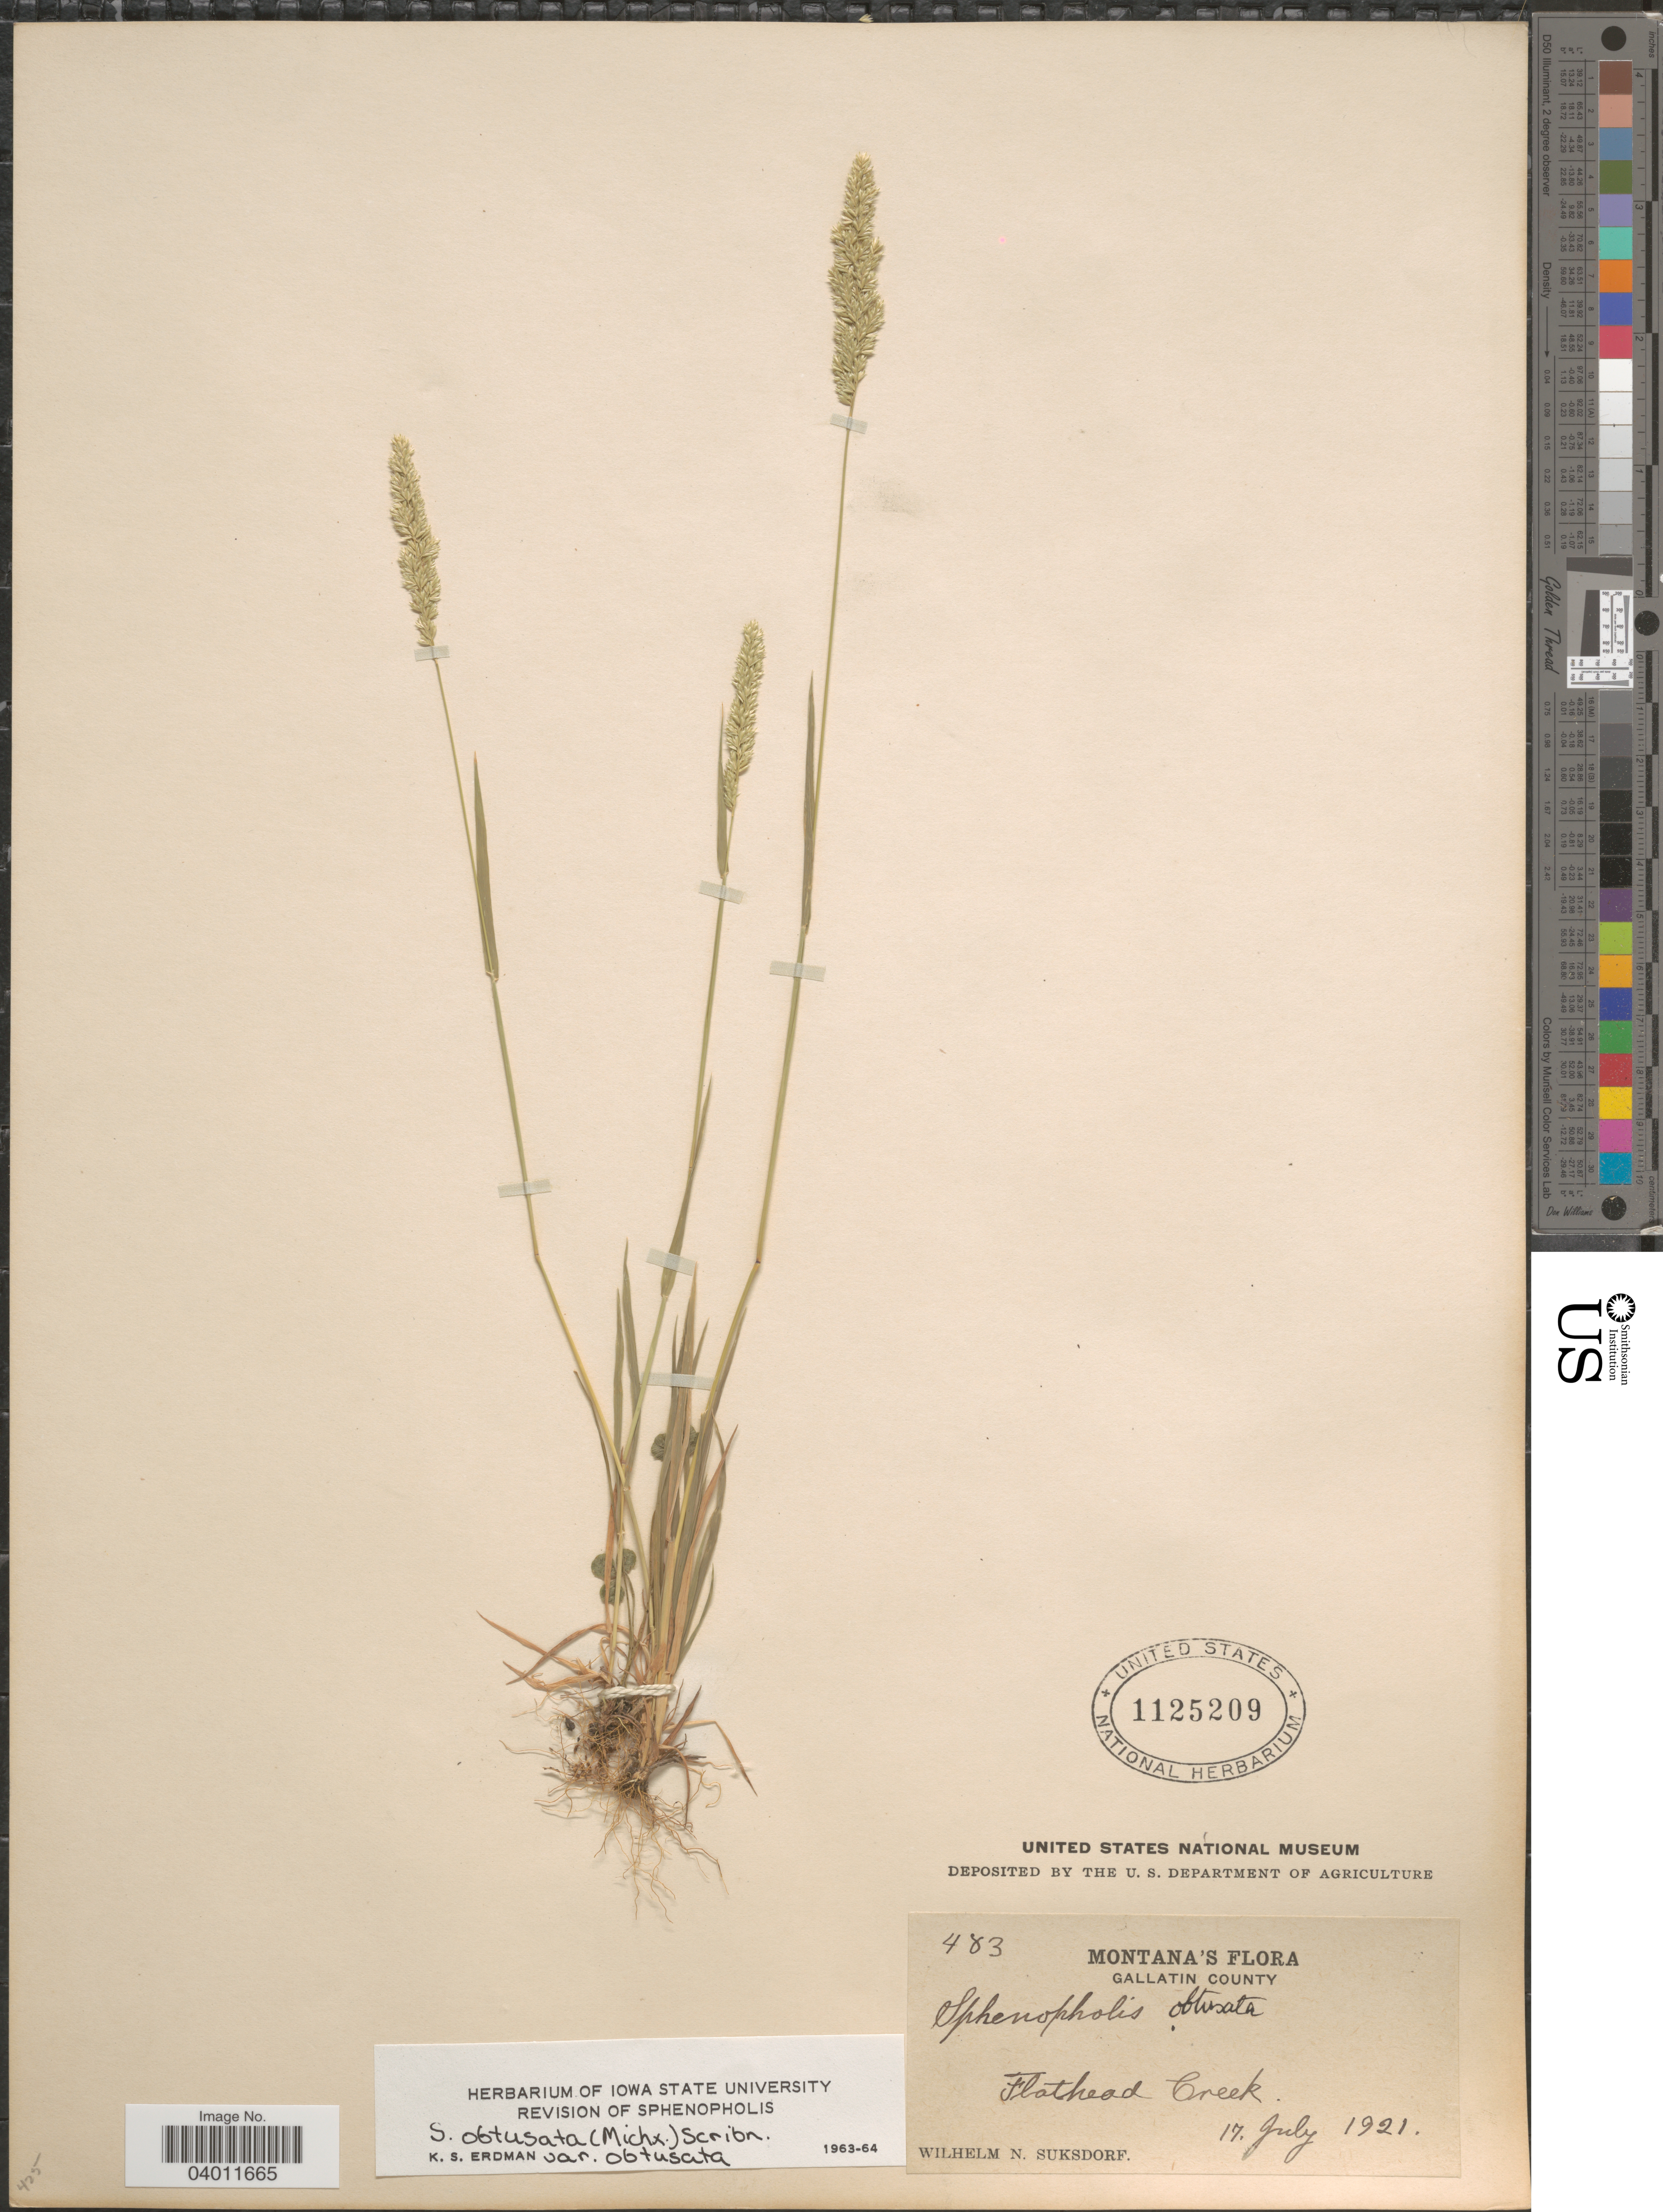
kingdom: Plantae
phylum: Tracheophyta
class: Liliopsida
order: Poales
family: Poaceae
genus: Sphenopholis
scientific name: Sphenopholis obtusata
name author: (Michx.) Scribn.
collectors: W. N. Suksdorf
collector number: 483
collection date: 1921-07-17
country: United States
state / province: Montana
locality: Gallatin County. Flathead Creek.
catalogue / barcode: US 1125209